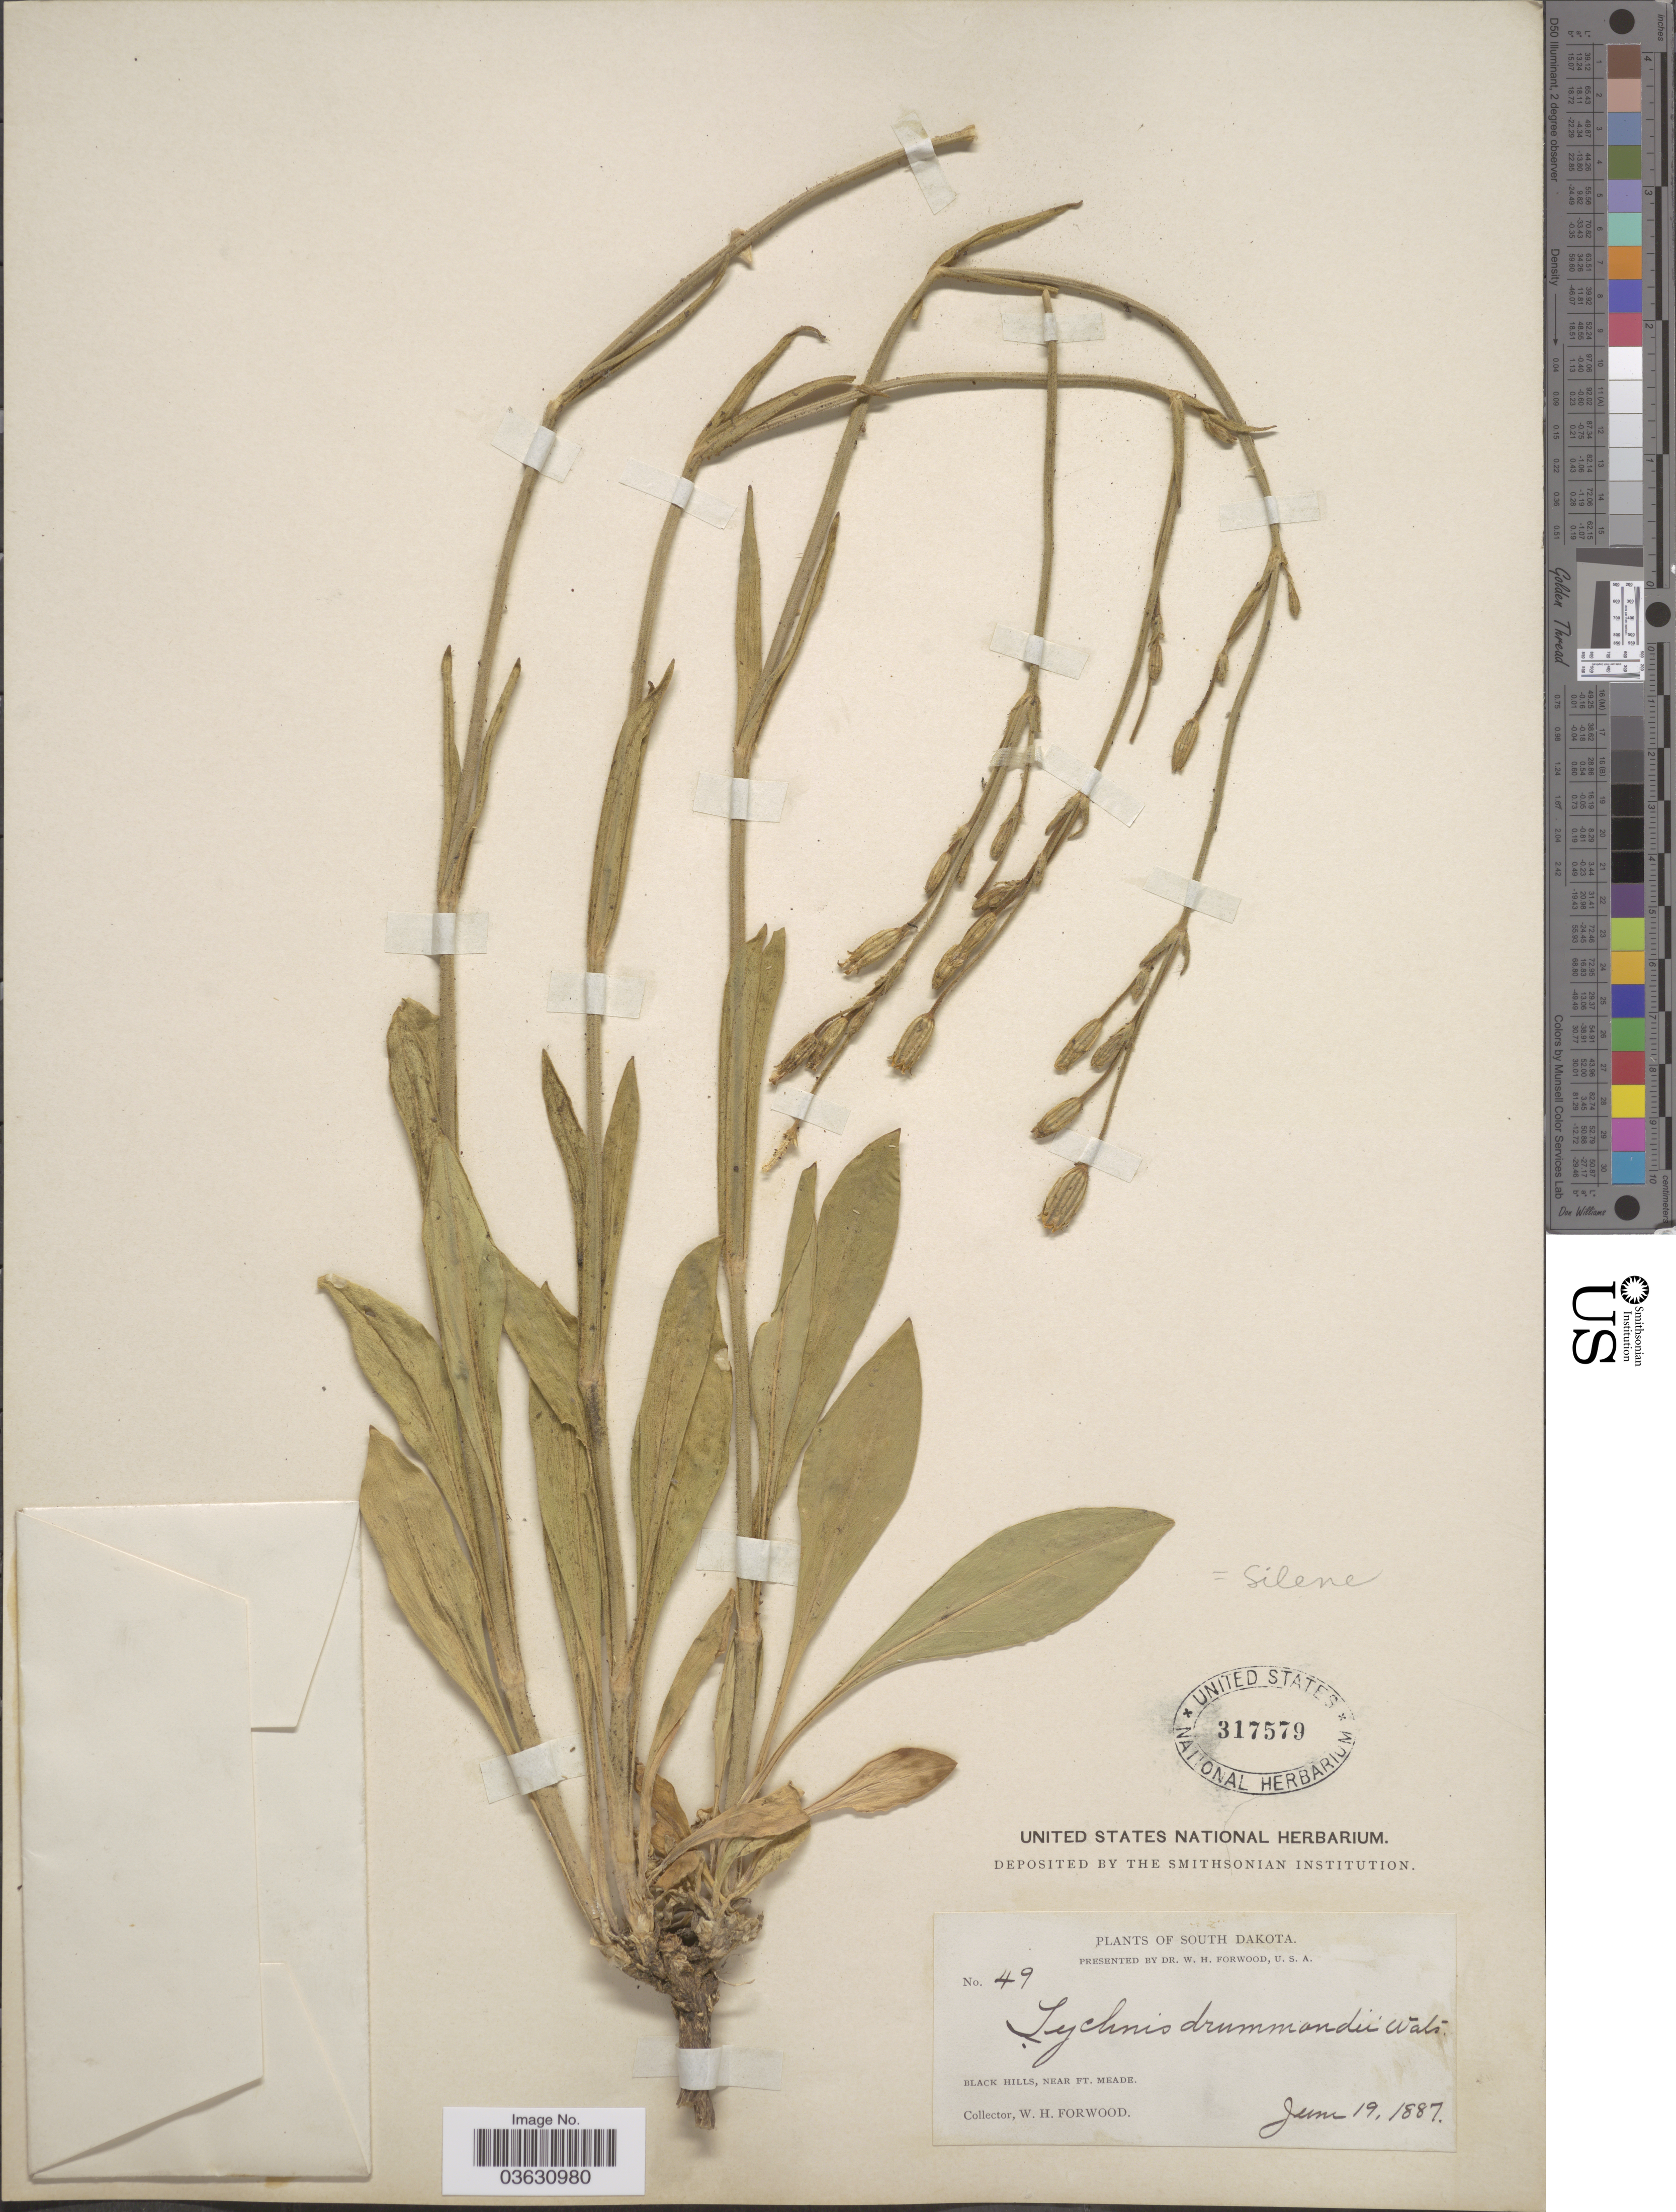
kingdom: Plantae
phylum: Tracheophyta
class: Magnoliopsida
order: Caryophyllales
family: Caryophyllaceae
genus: Silene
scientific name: Silene drummondii var. drummondii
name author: Hook.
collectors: W. Forwood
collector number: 49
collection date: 1887-06-19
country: United States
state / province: South Dakota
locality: Black Hills, near Ft. Meade.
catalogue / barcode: US 317579